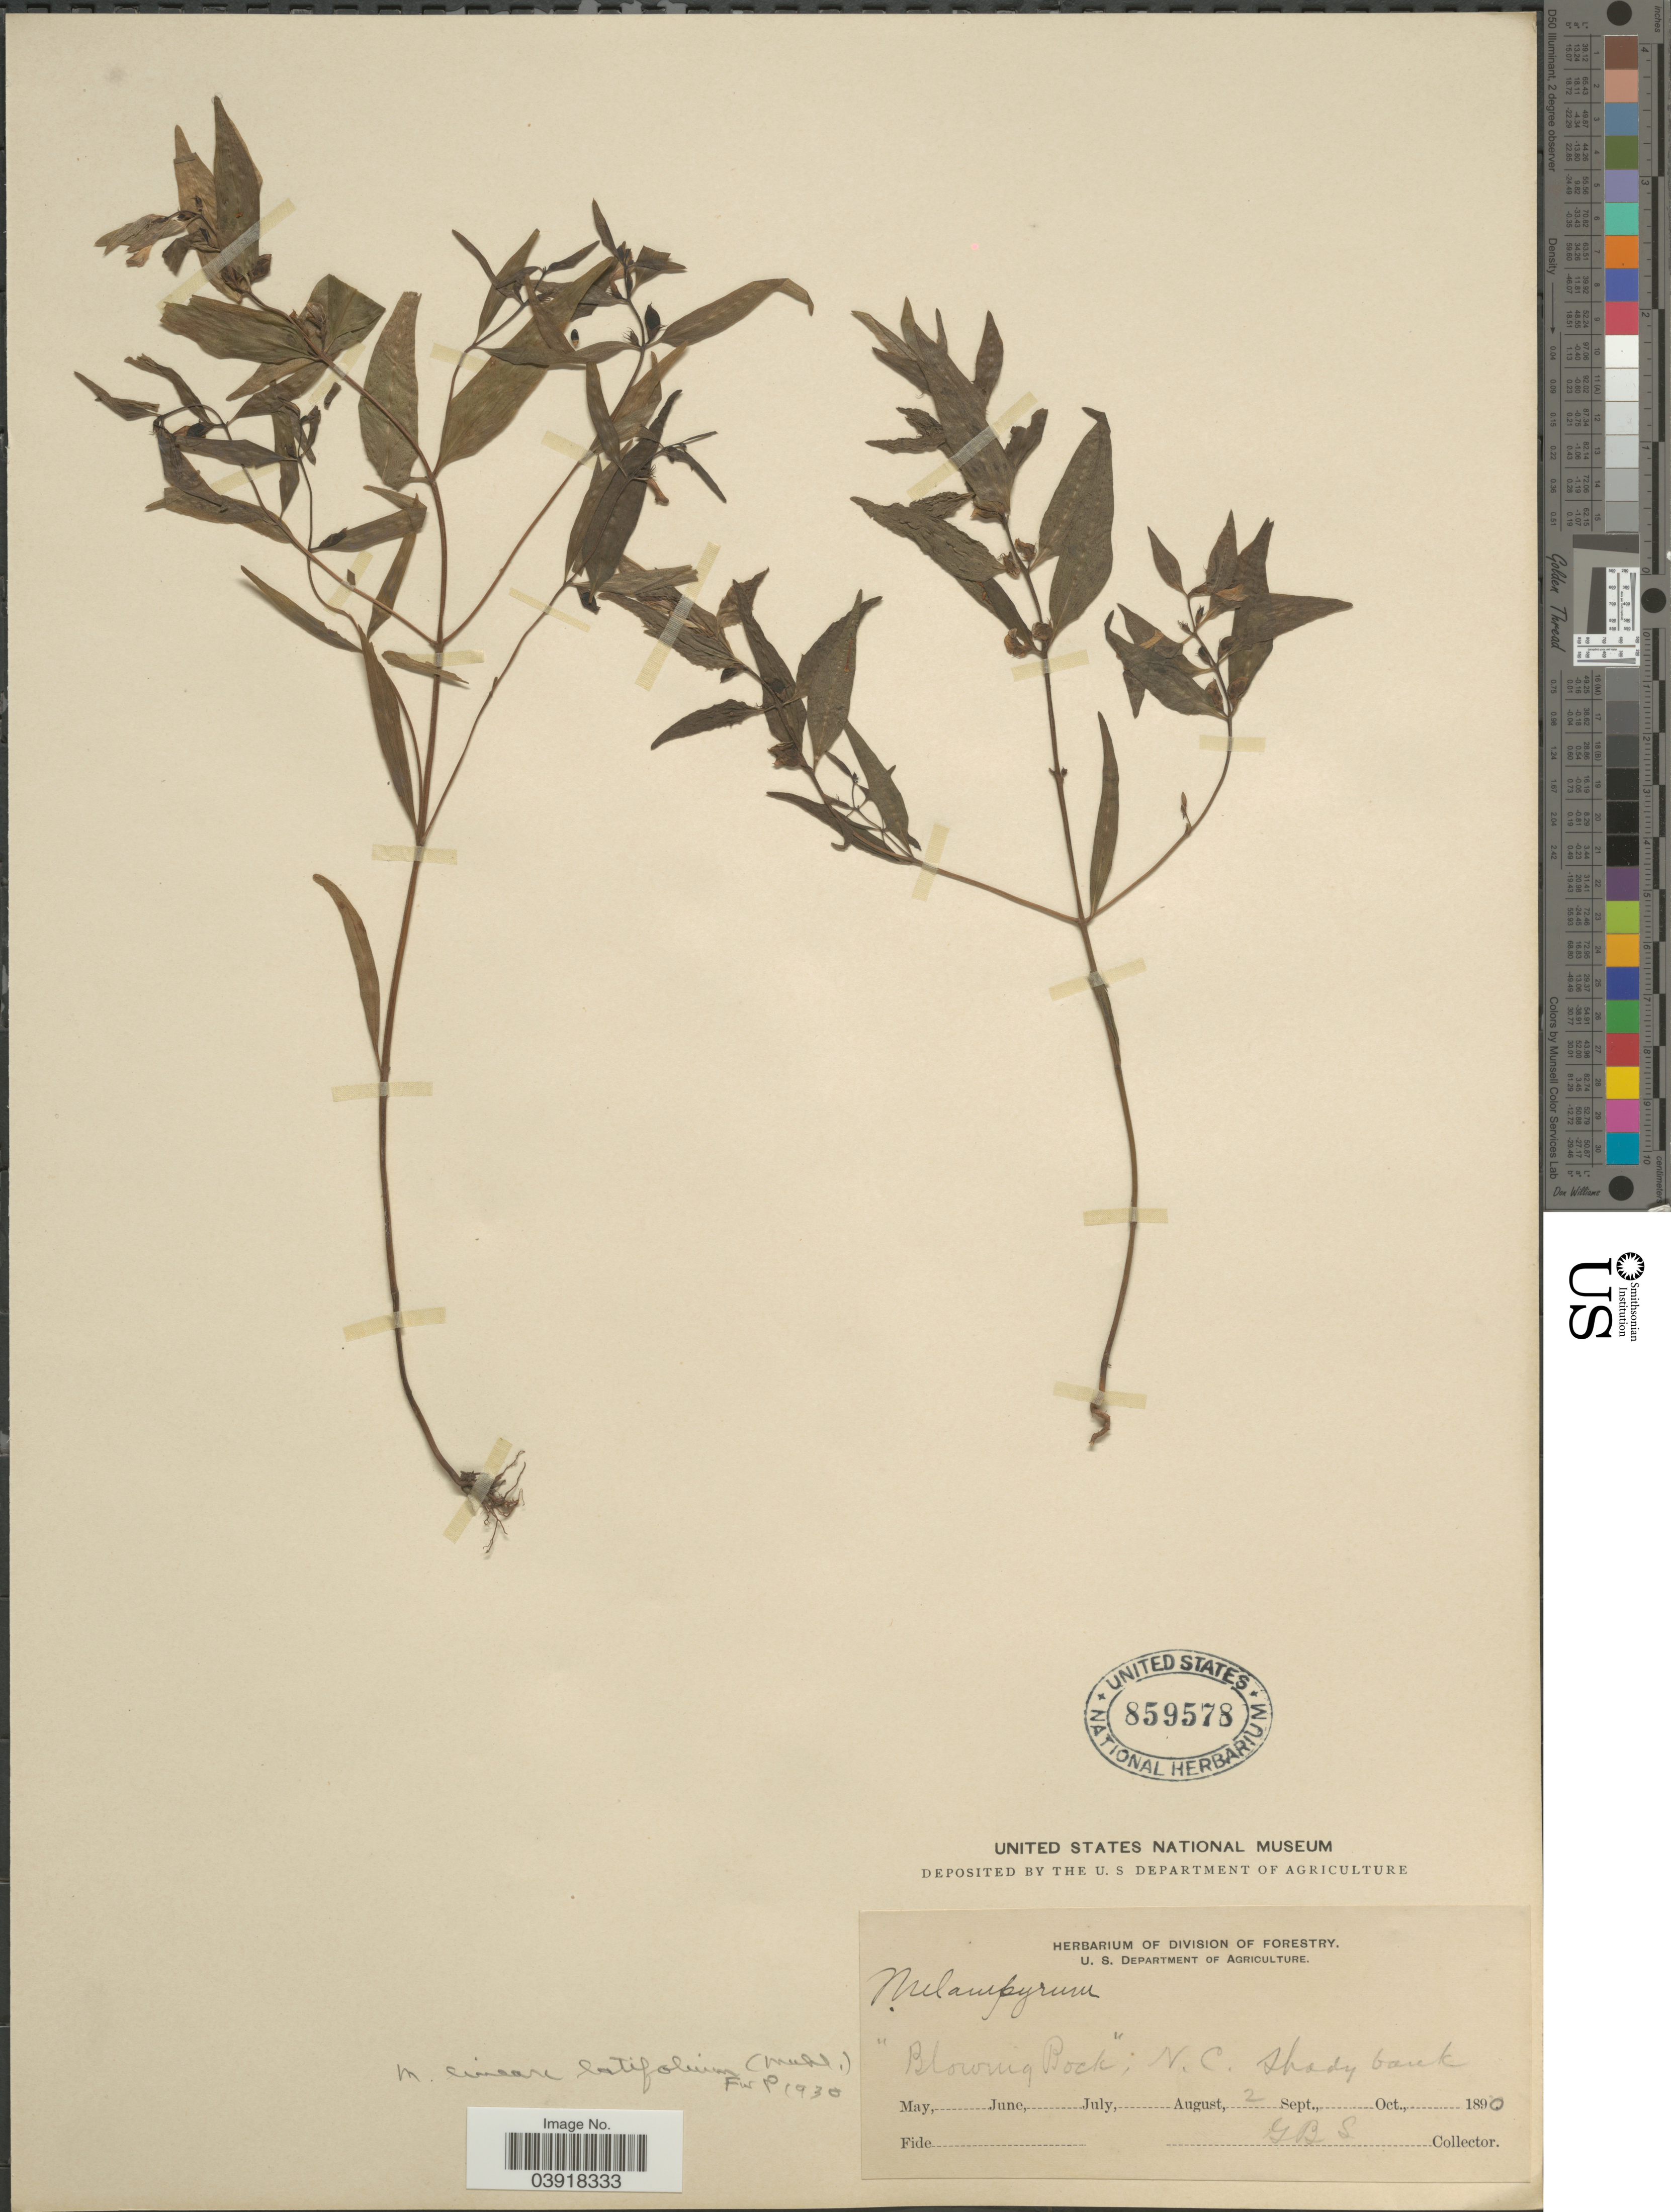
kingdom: Plantae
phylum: Tracheophyta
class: Magnoliopsida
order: Lamiales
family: Orobanchaceae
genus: Melampyrum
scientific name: Melampyrum lineare var. latifolium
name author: (Muhl.) P. Beauv.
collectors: G. B. S.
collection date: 1890-08-02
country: United States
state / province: North Carolina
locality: Blowing Rock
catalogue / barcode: US 859578